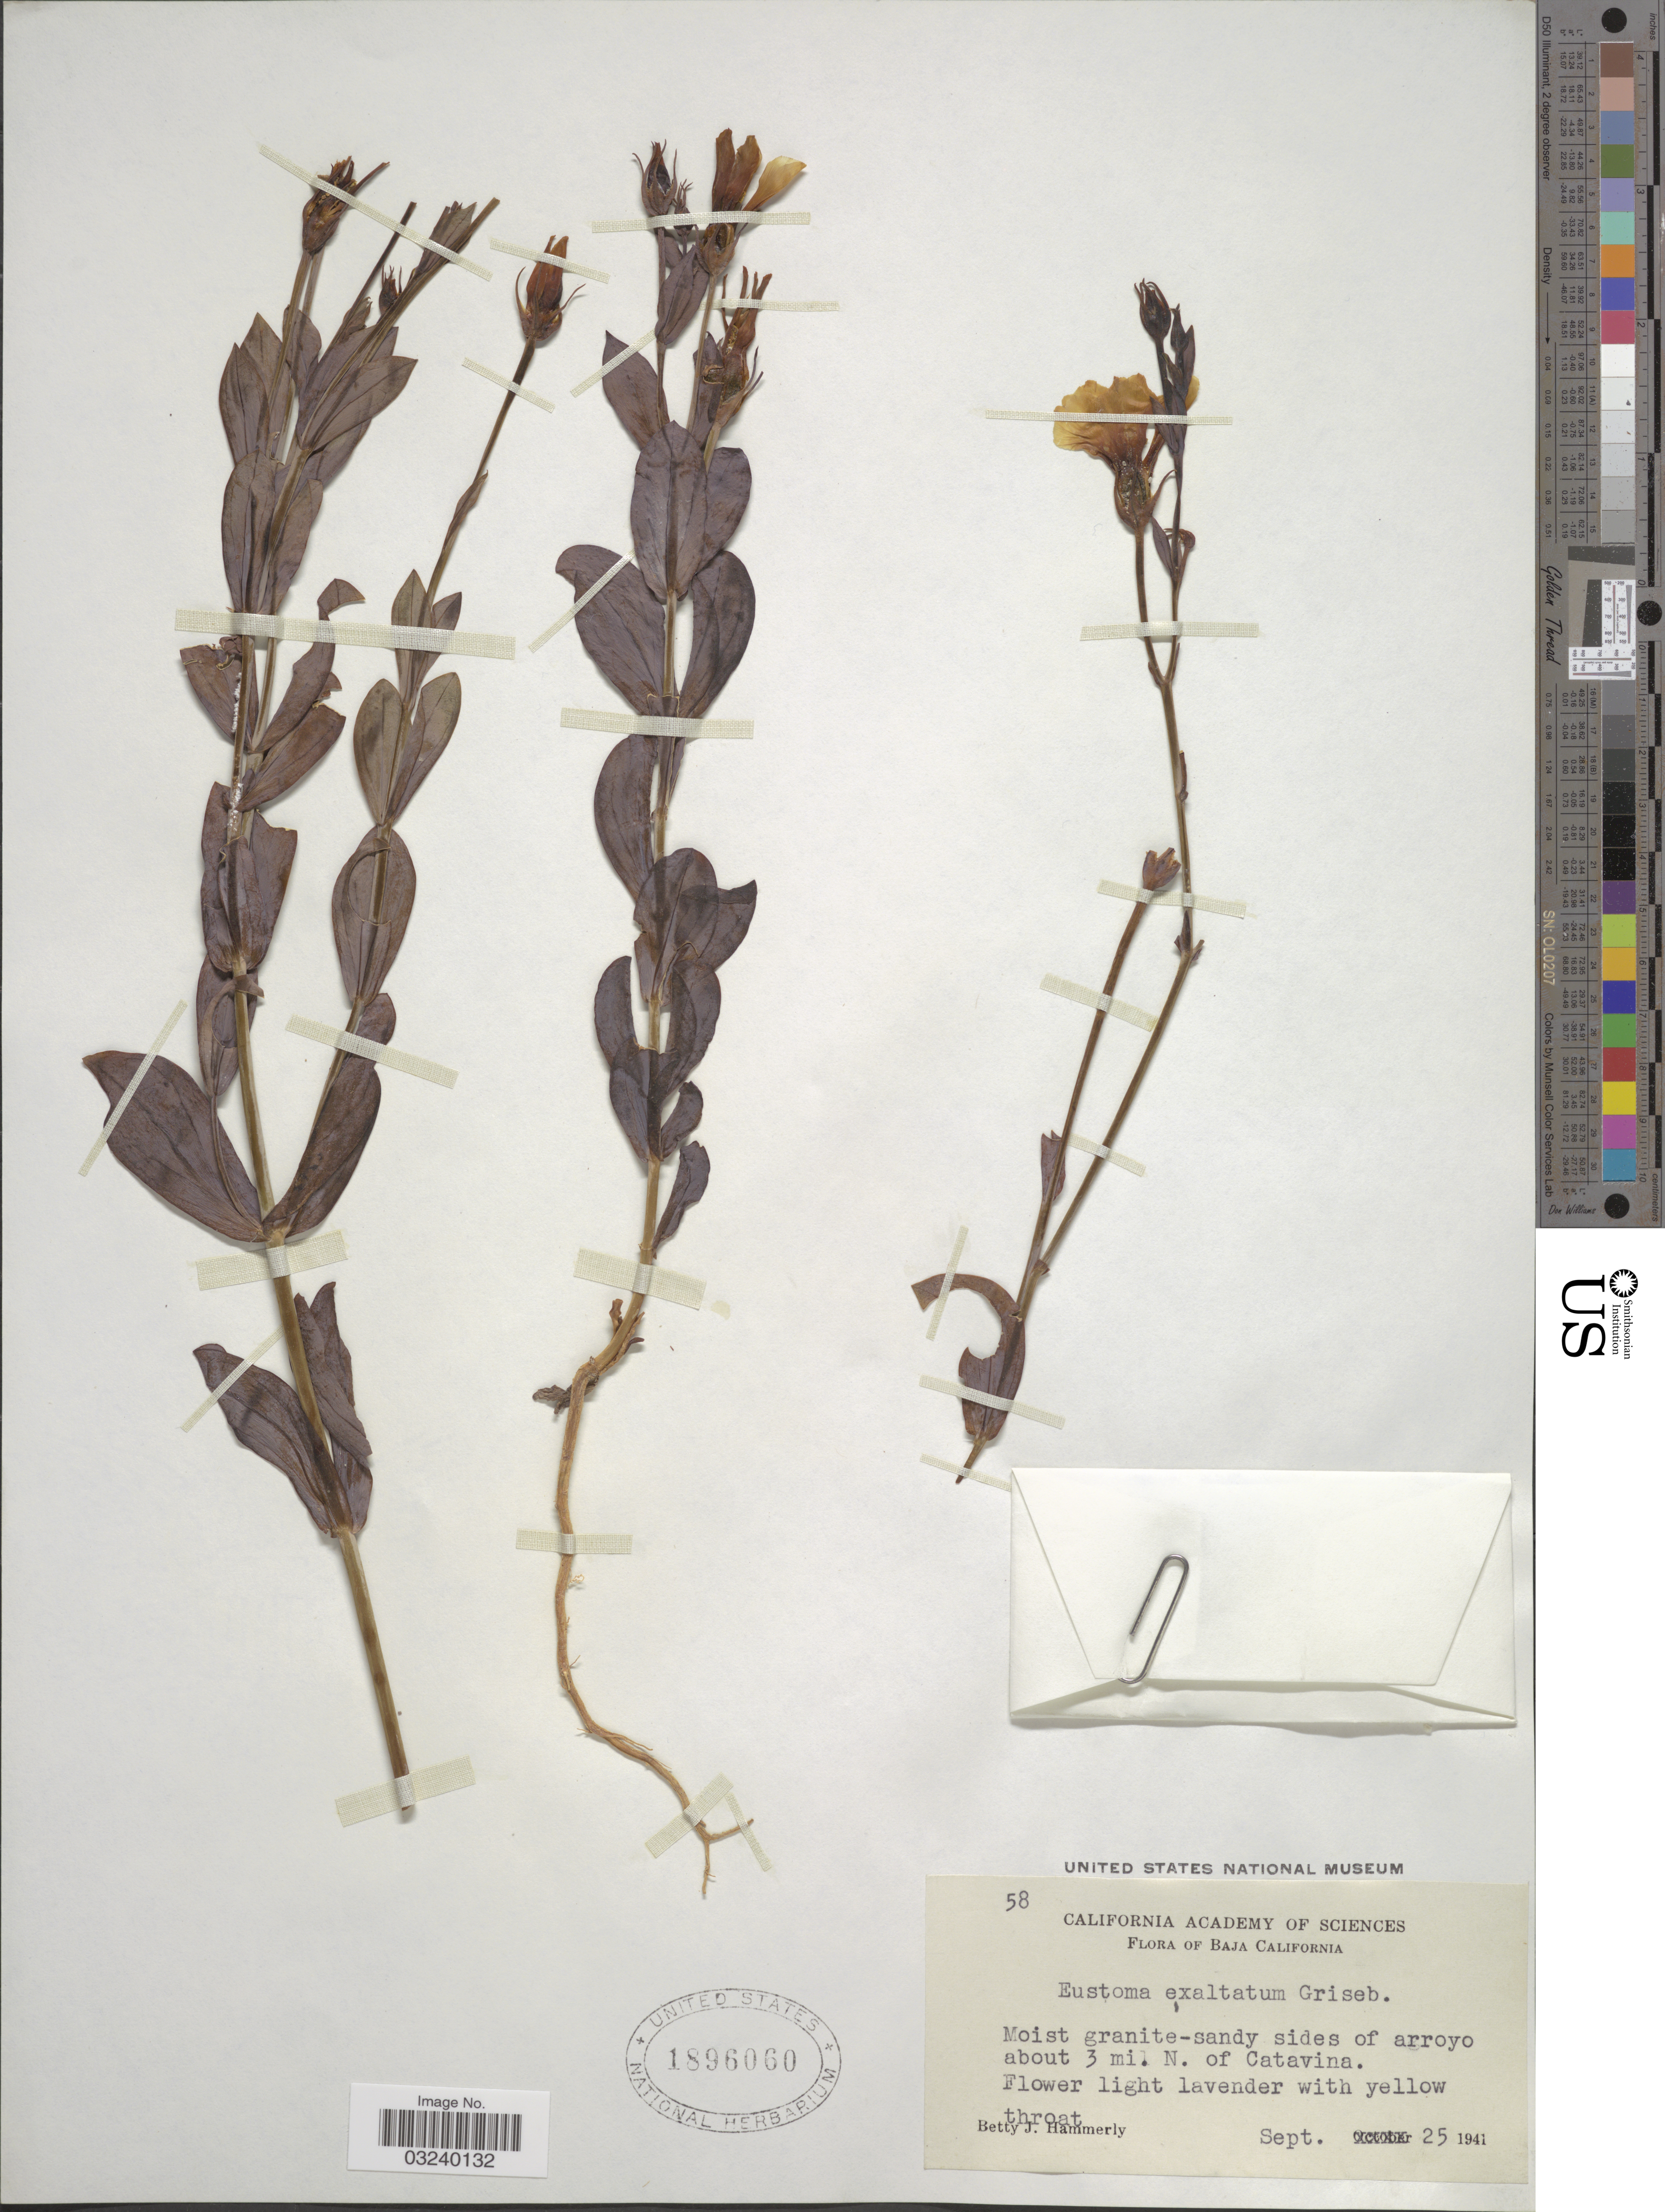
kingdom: Plantae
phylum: Tracheophyta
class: Magnoliopsida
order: Gentianales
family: Gentianaceae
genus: Eustoma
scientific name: Eustoma exaltatum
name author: (L.) Salisb. ex Don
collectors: B. J. Hammerly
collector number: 58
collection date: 1941-09-25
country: Mexico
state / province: Baja California Norte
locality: Moist granite-sandy sides of arroyo about 3 mi. N. of Catavina.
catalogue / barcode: US 1896060